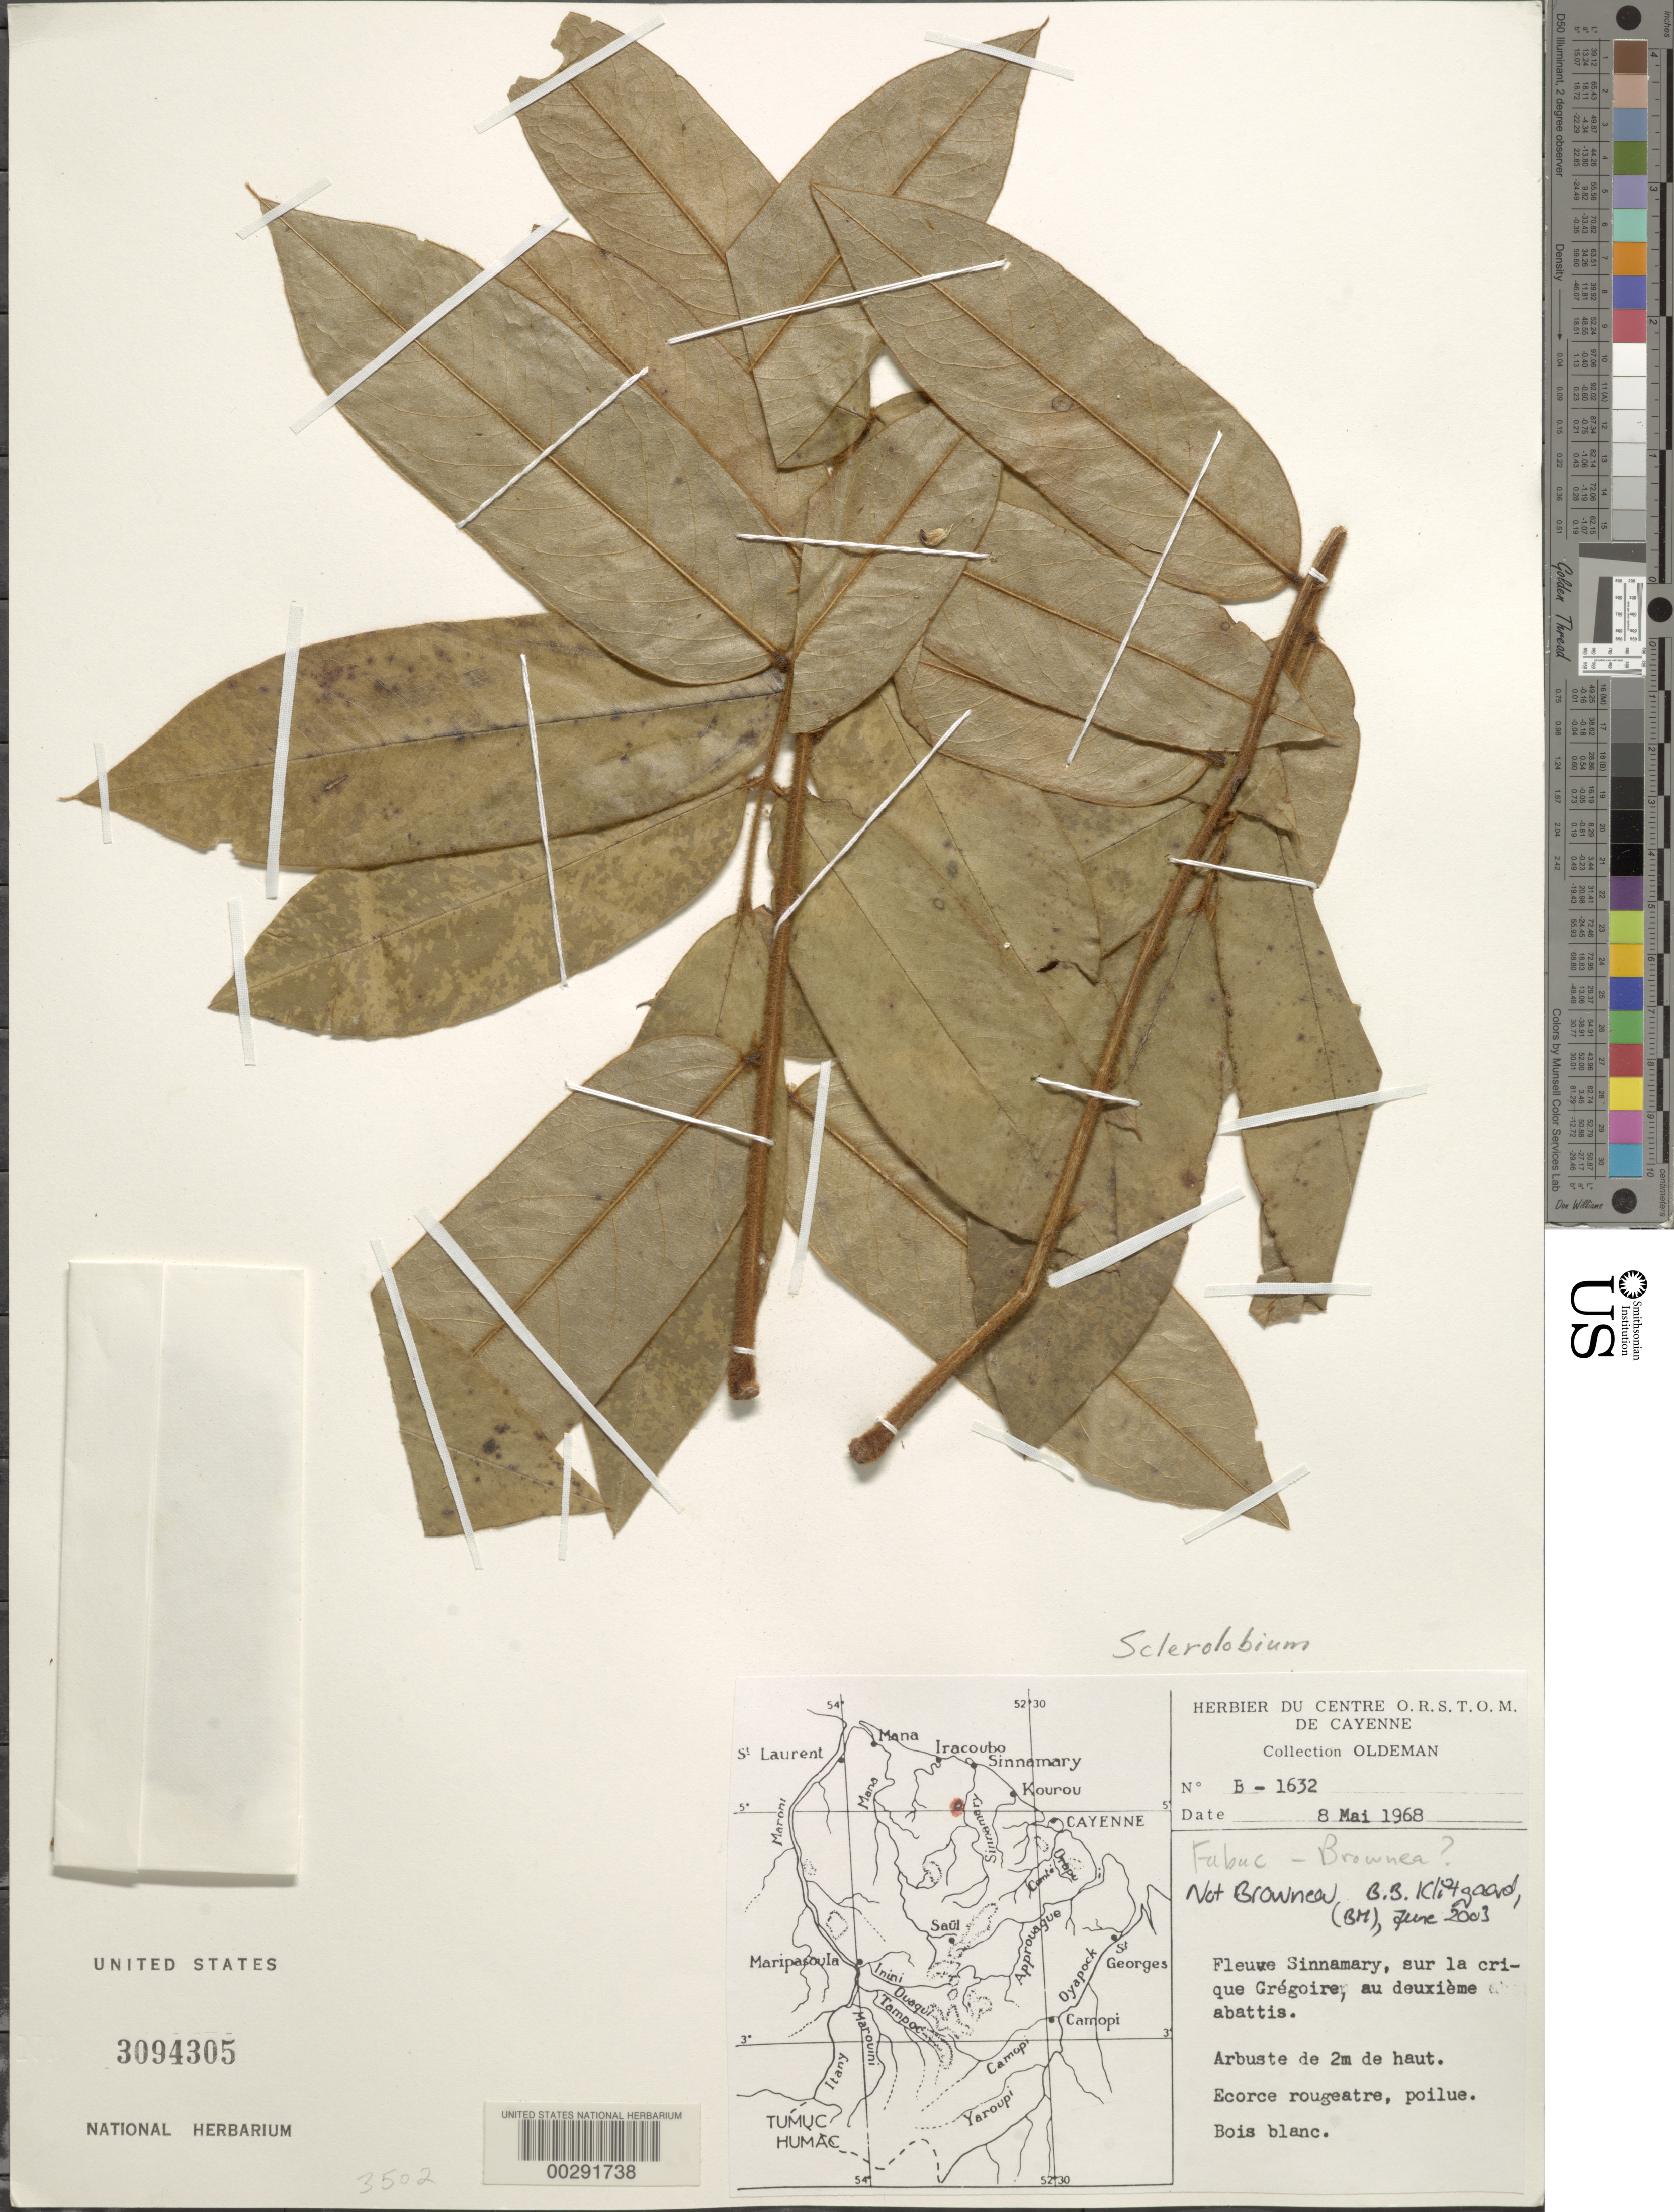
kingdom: Plantae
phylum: Tracheophyta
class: Magnoliopsida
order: Fabales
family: Fabaceae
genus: Tachigali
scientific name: Tachigali sp.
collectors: R. Oldeman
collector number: B-1632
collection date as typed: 08 May 1968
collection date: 1968-05-08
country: French Guiana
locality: Sinnamary river, s of gregoire creek, second fall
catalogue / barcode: US 3094305